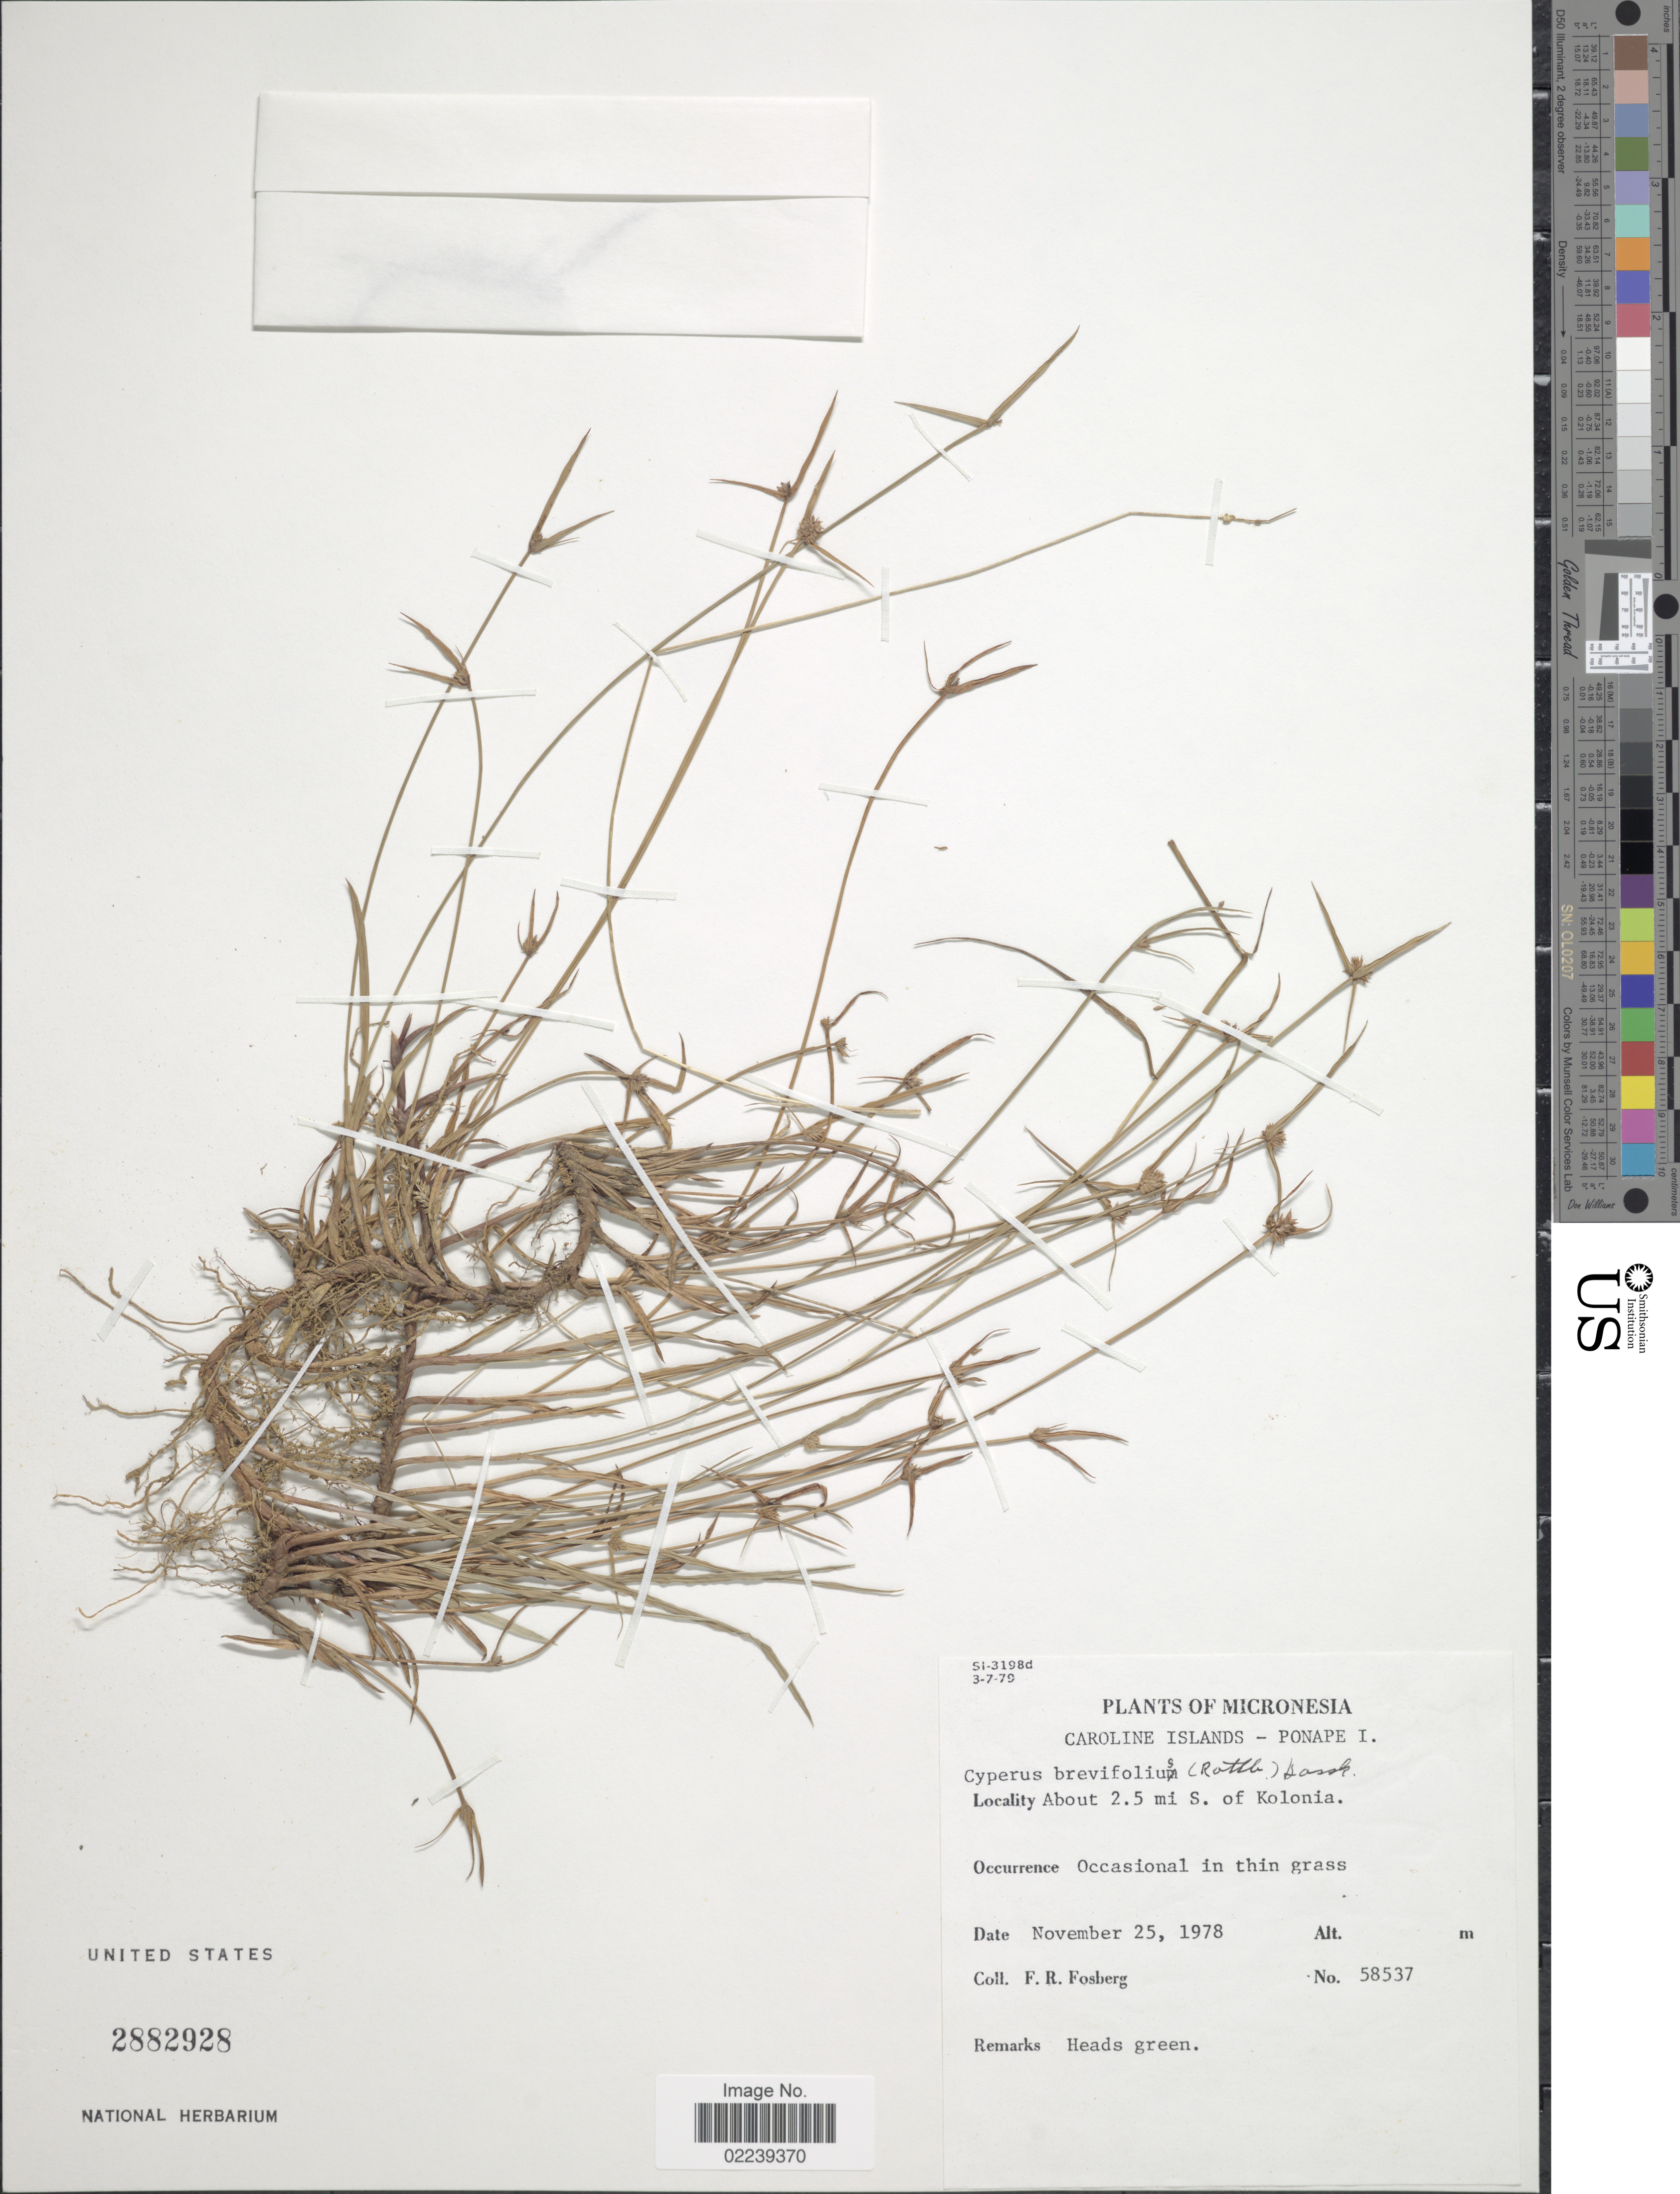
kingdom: Plantae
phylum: Tracheophyta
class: Liliopsida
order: Poales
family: Cyperaceae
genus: Cyperus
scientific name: Cyperus brevifolius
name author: (Rottb.) Hassk.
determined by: Strong, M. T., (US), Smithsonian Institution - National Museum of Natural History (UNITED STATES)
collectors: F. R. Fosberg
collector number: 58537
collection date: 1978-11-25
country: Micronesia, Federated States of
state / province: Pohnpei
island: Pohnpei [Ponape]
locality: Caroline Islands - Ponape I, About 2.5 mi S of Kolonia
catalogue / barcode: US 2882928